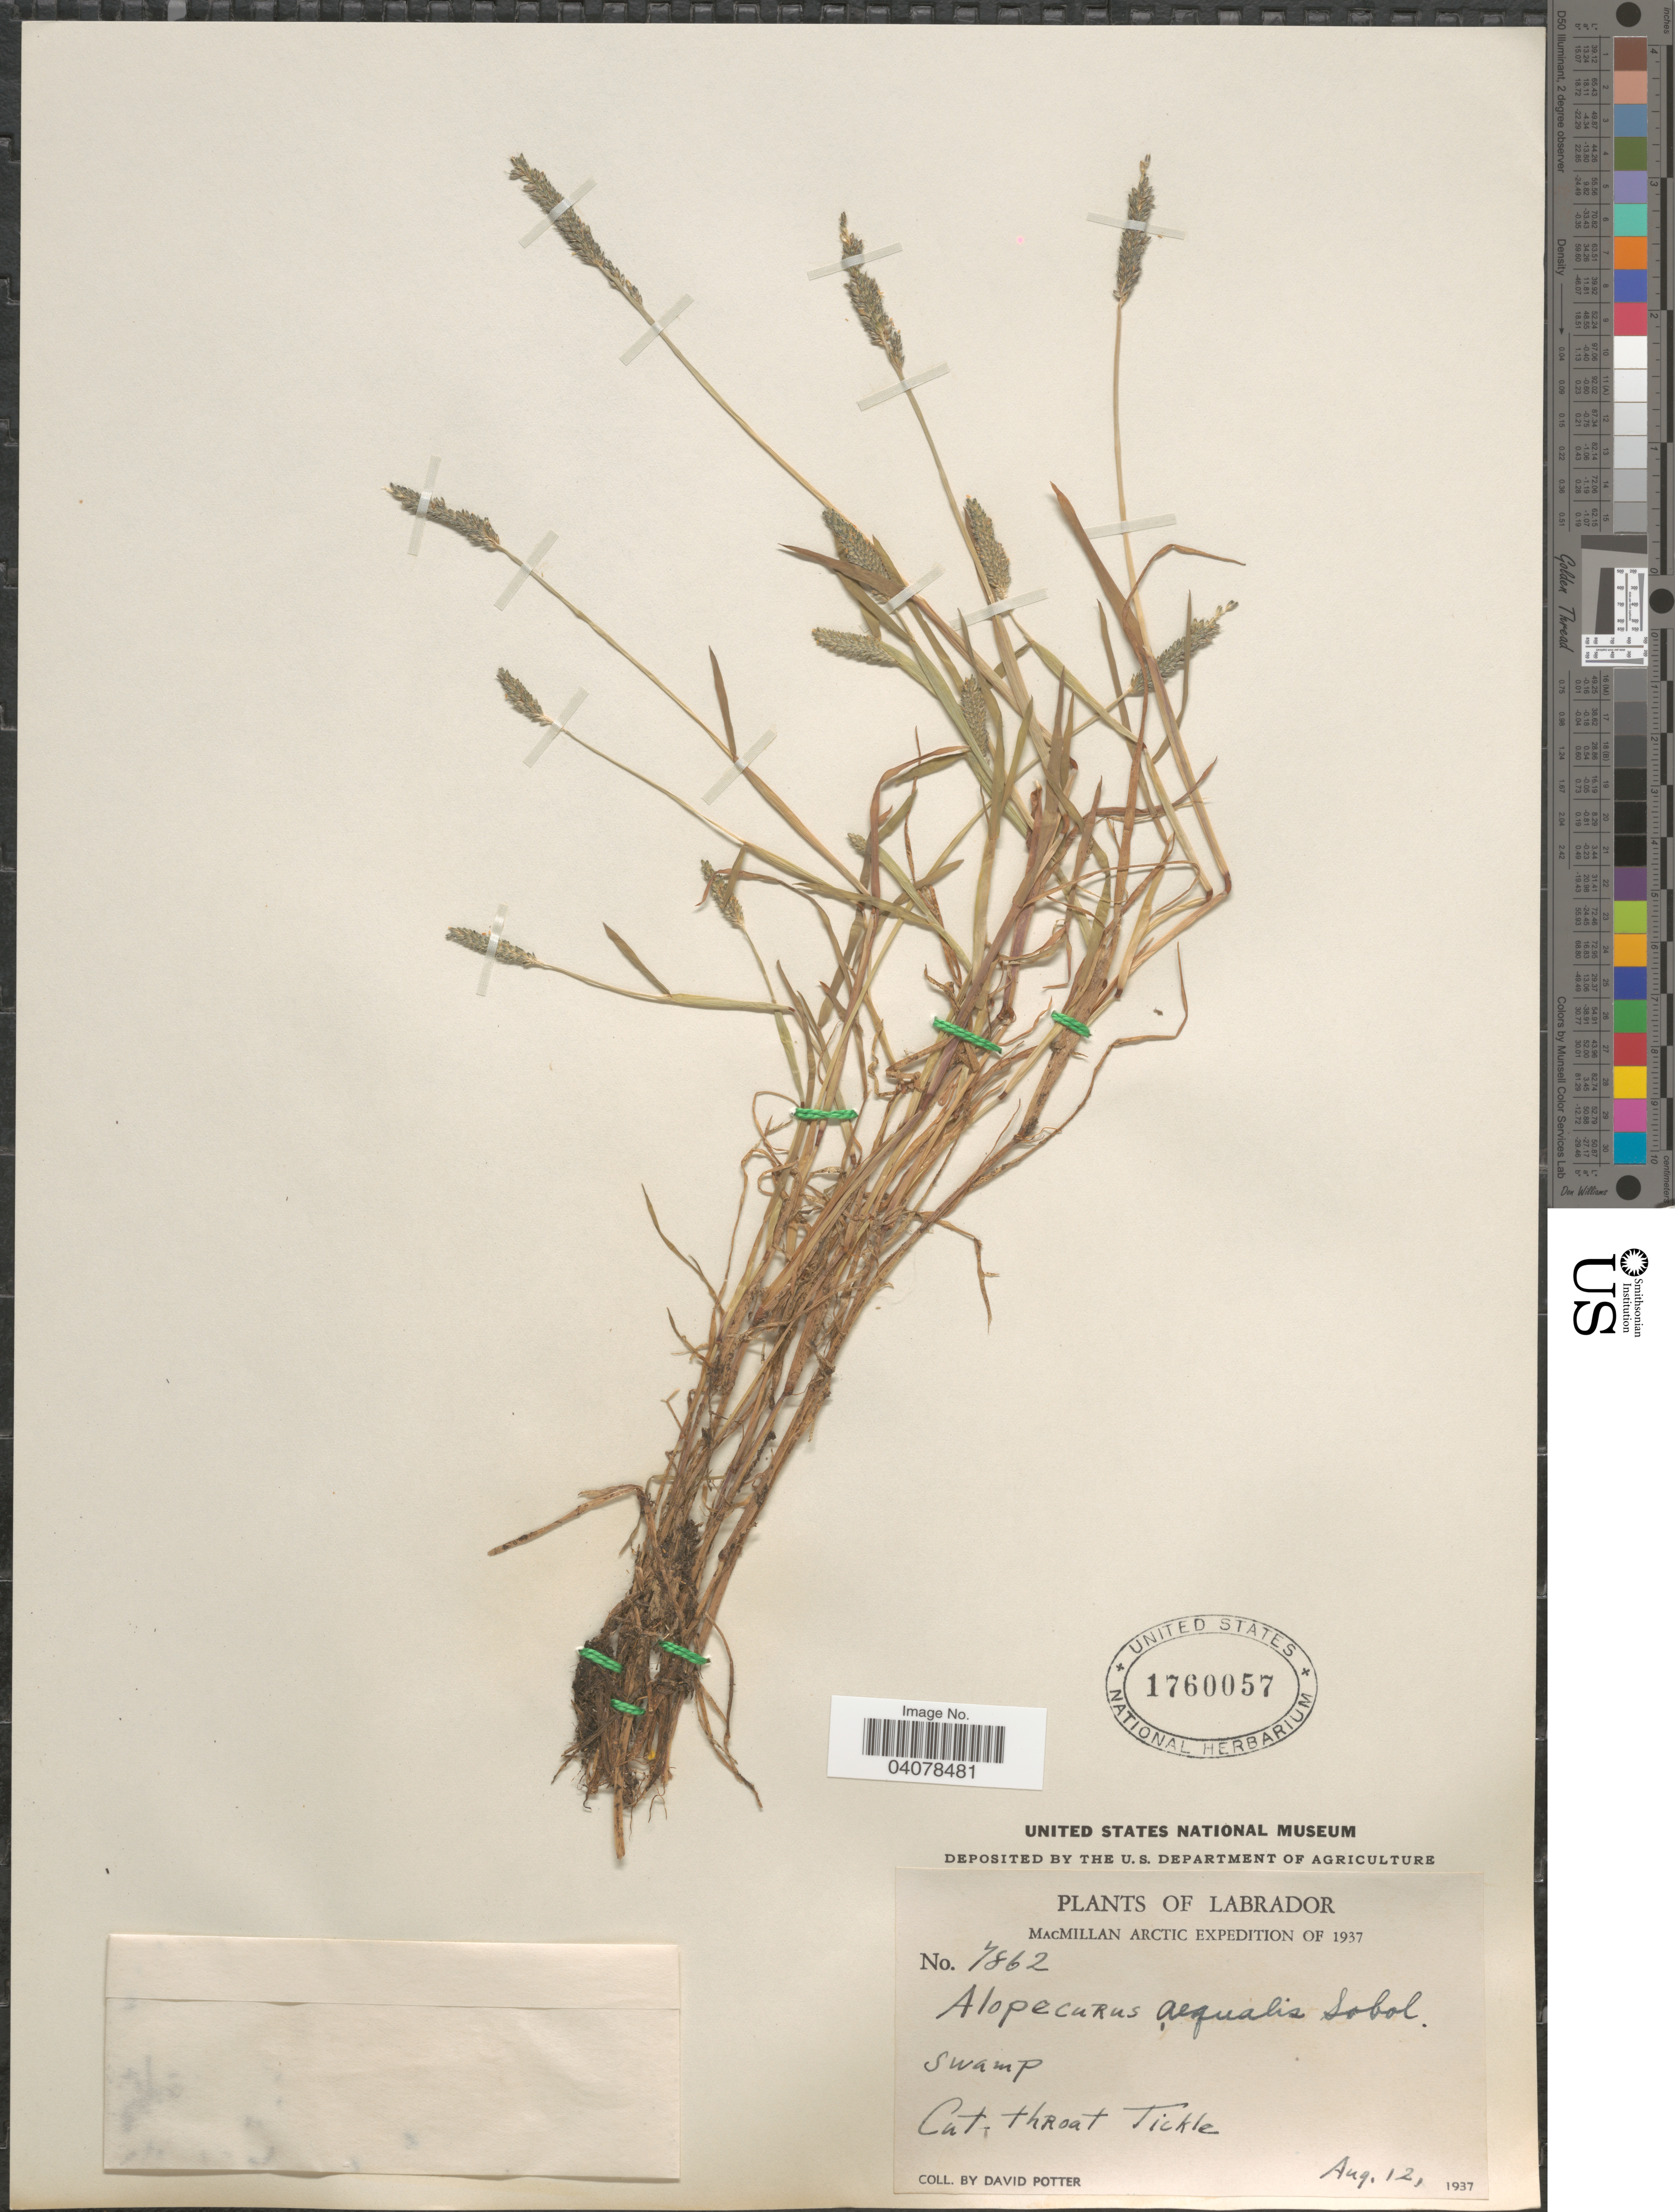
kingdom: Plantae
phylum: Tracheophyta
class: Liliopsida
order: Poales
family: Poaceae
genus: Alopecurus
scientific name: Alopecurus aequalis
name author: Sobol.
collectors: D. Potter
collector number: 7862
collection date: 1937-08-12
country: Canada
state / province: Newfoundland and Labrador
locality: Labrador. MacMillan Arctic Expedition of 1937. Swamp. Cut Throat Tickle.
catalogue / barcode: US 1760057